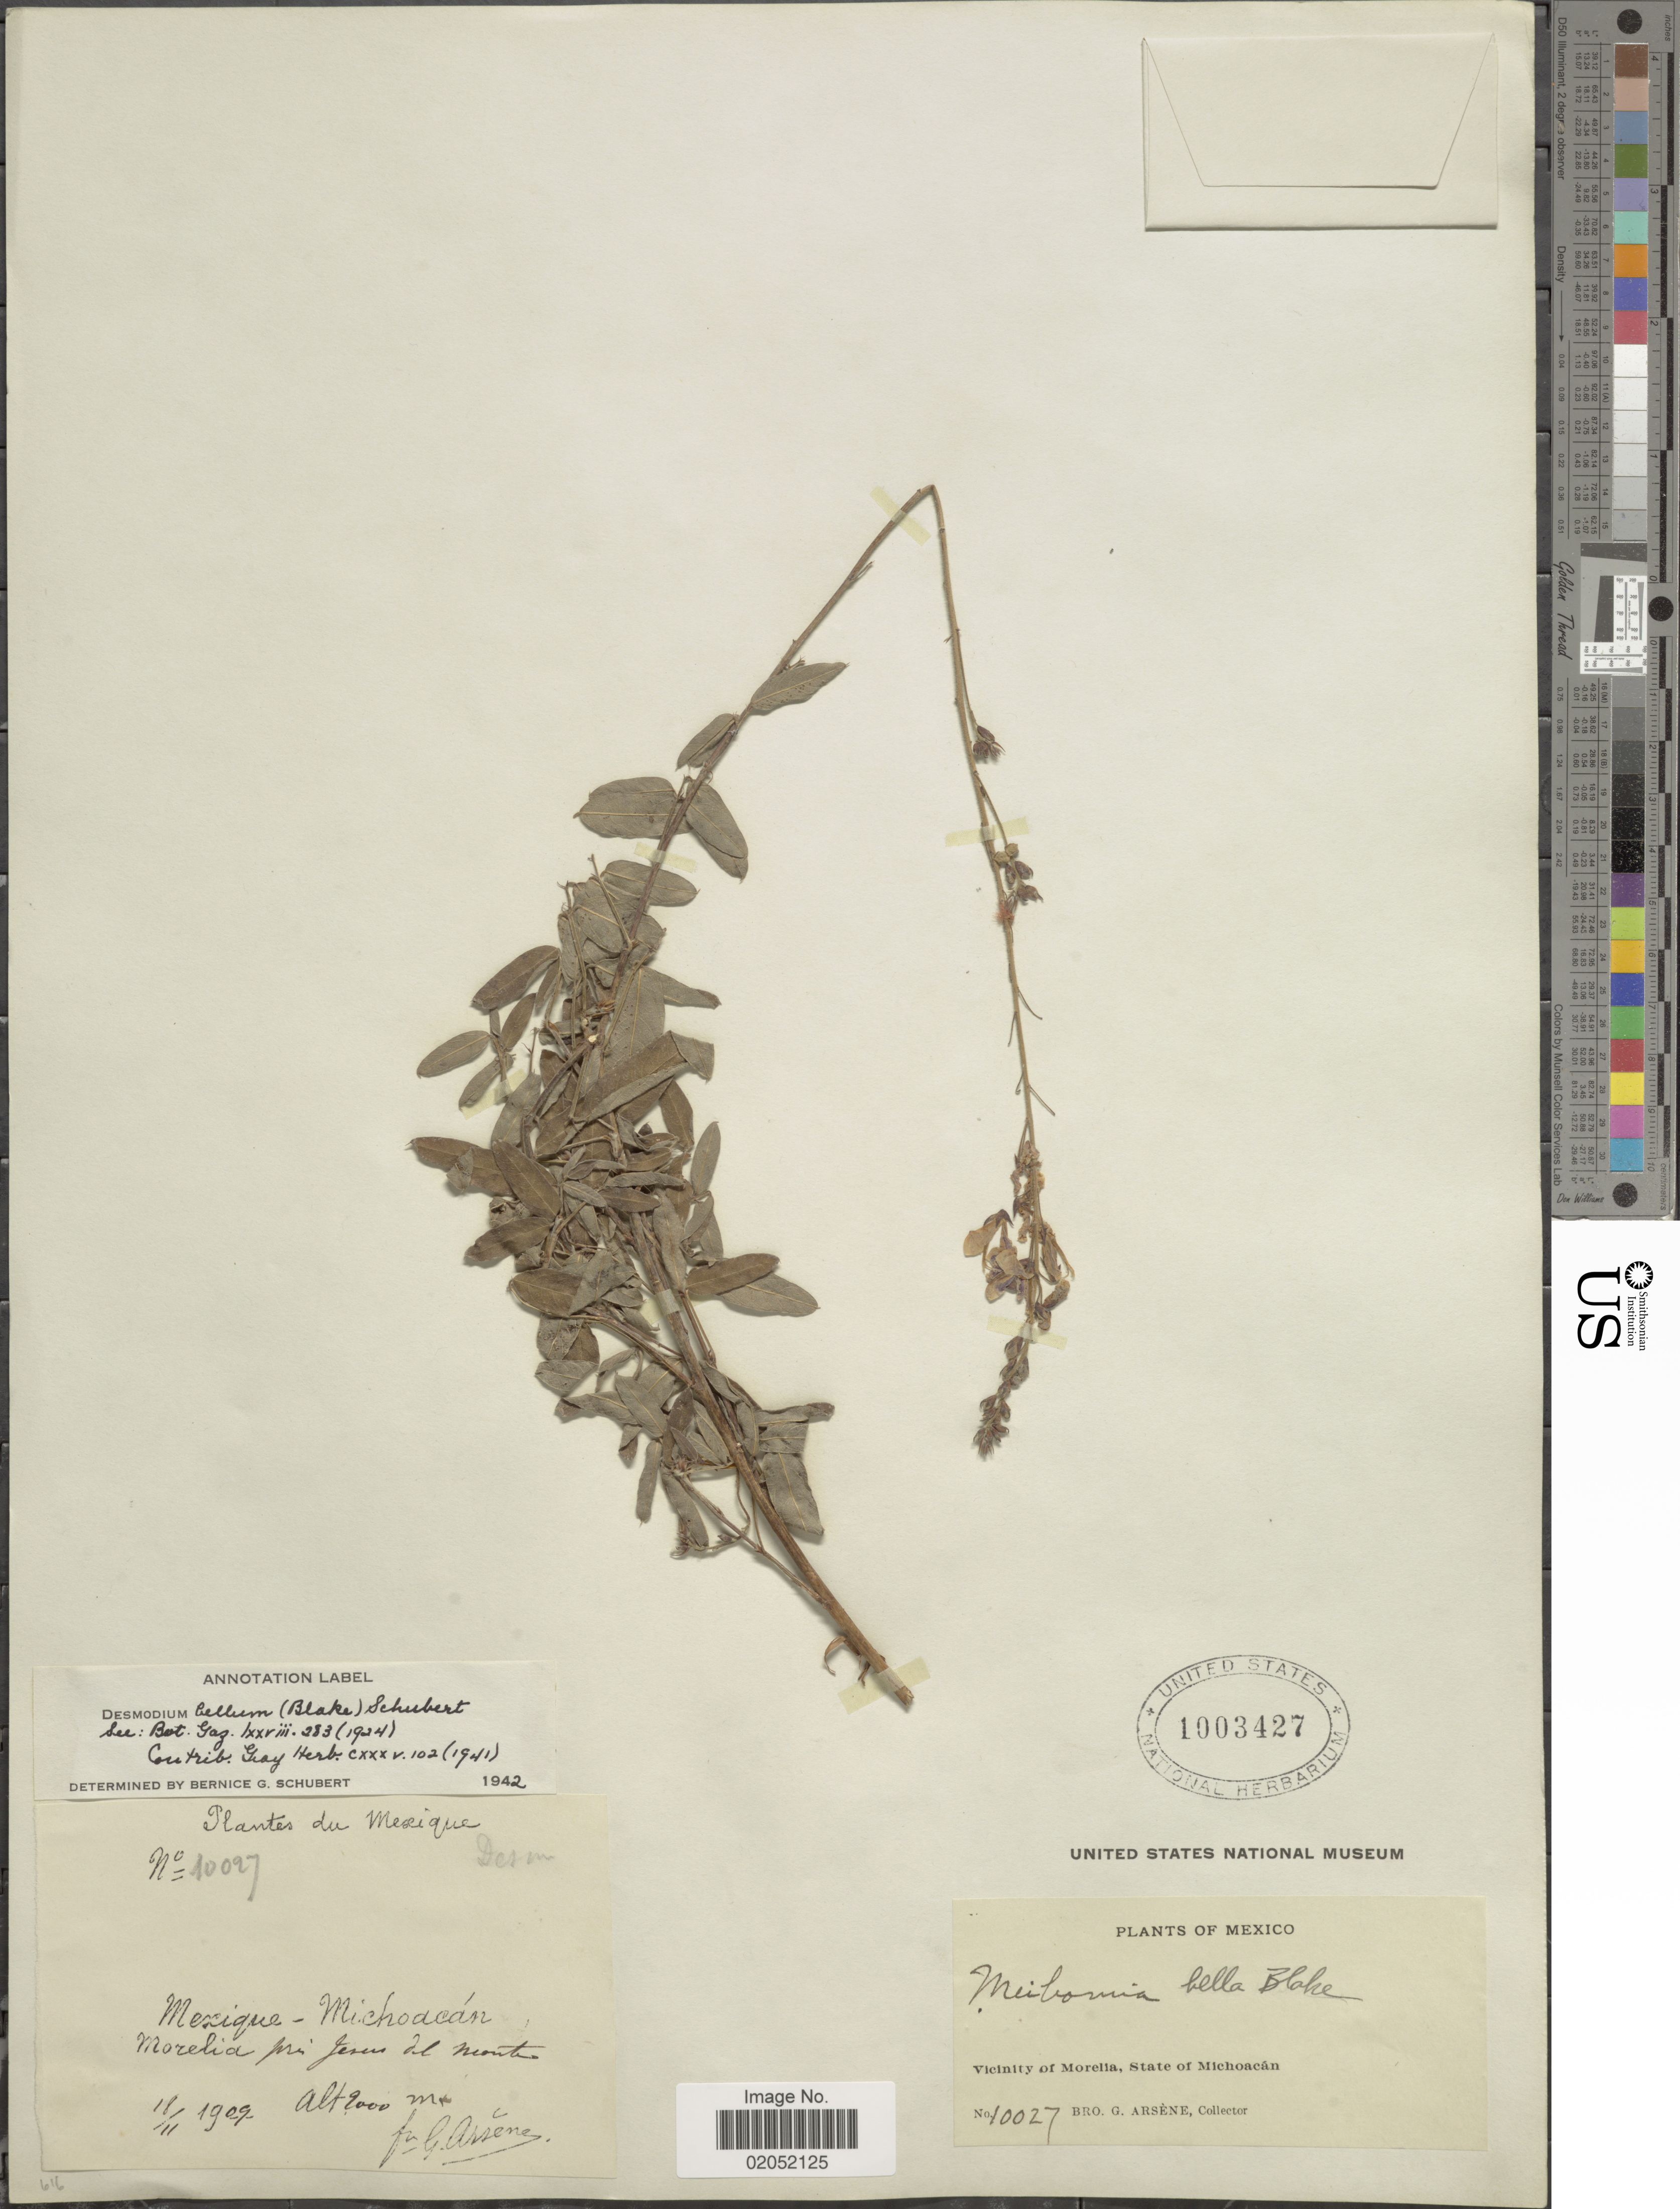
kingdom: Plantae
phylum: Tracheophyta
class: Magnoliopsida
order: Fabales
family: Fabaceae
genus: Desmodium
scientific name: Desmodium bellum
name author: (S.F. Blake) B.G. Schub.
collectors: Bro. G. Arsène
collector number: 10027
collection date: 1909-11-18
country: Mexico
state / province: Michoacán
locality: Vicinity of Morelia pres Jesus del Montes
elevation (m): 2000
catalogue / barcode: US 1003427